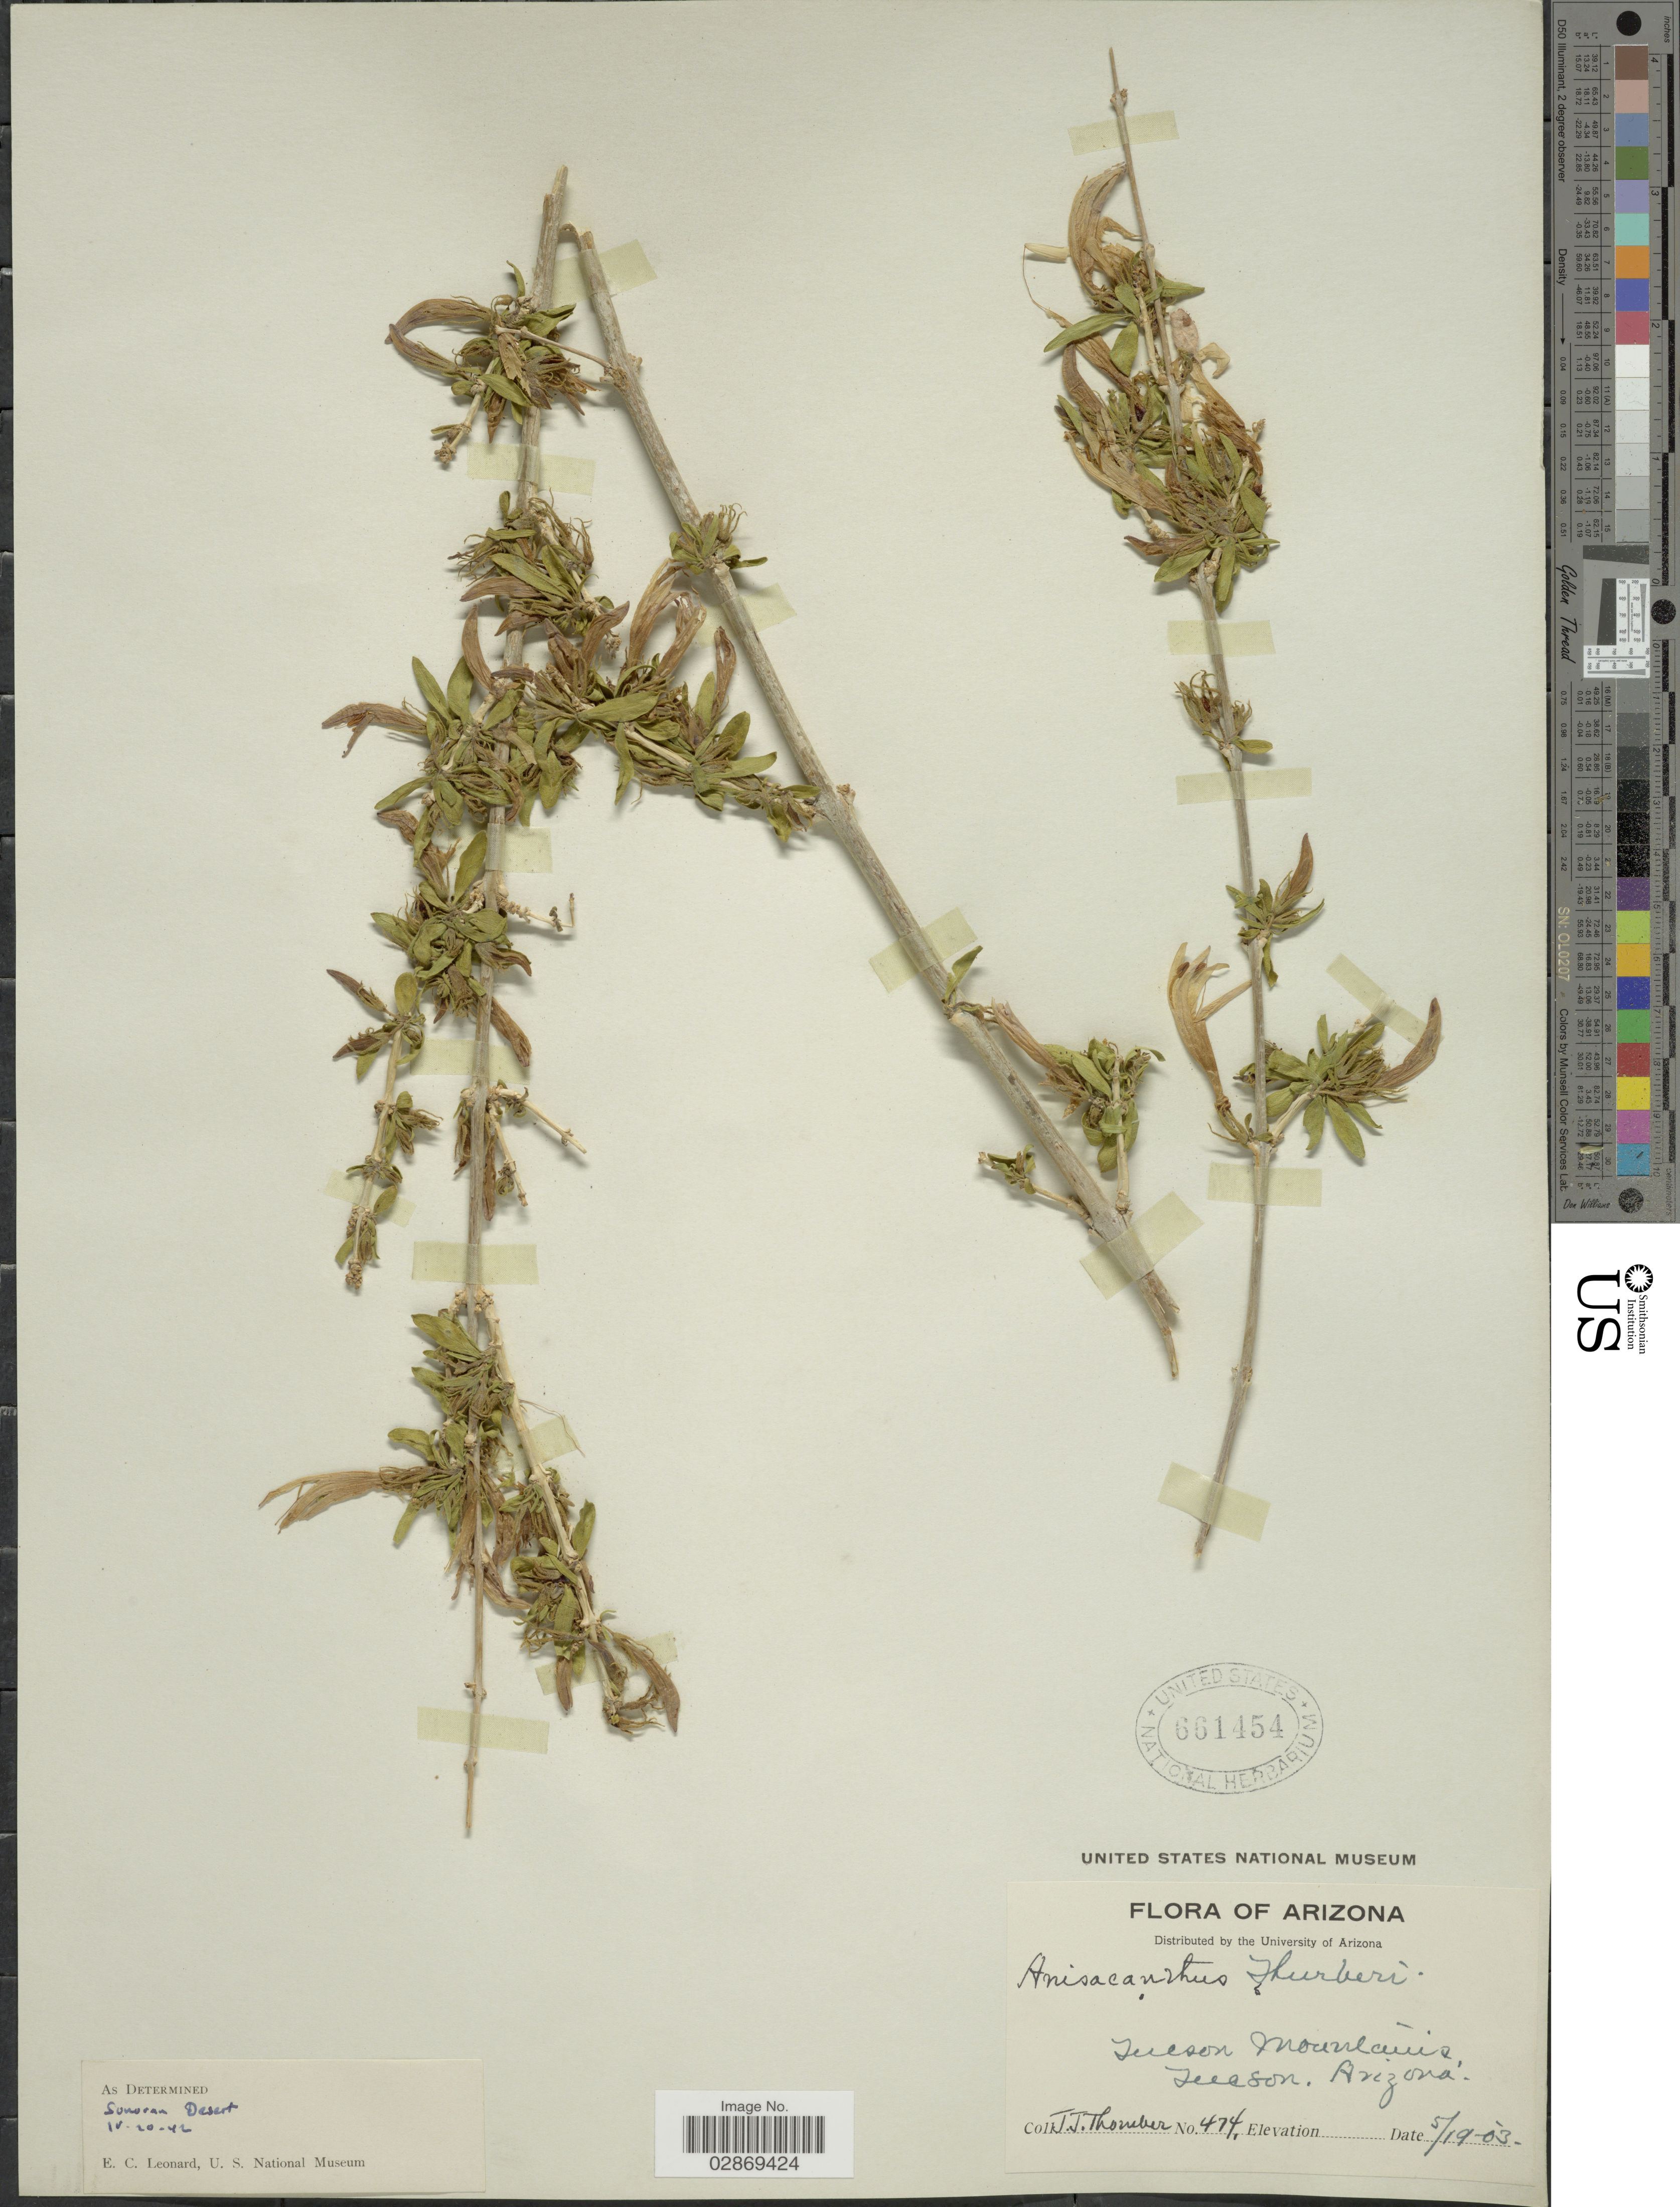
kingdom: Plantae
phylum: Tracheophyta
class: Magnoliopsida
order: Lamiales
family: Acanthaceae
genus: Anisacanthus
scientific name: Anisacanthus thurberi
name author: (Torr.) A. Gray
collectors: J. Thornber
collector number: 474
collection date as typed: Transcribed d/m/y: 19/5/3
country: United States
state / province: Arizona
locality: Tucson Mountains, Tucson, Arizona.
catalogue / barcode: US 661454